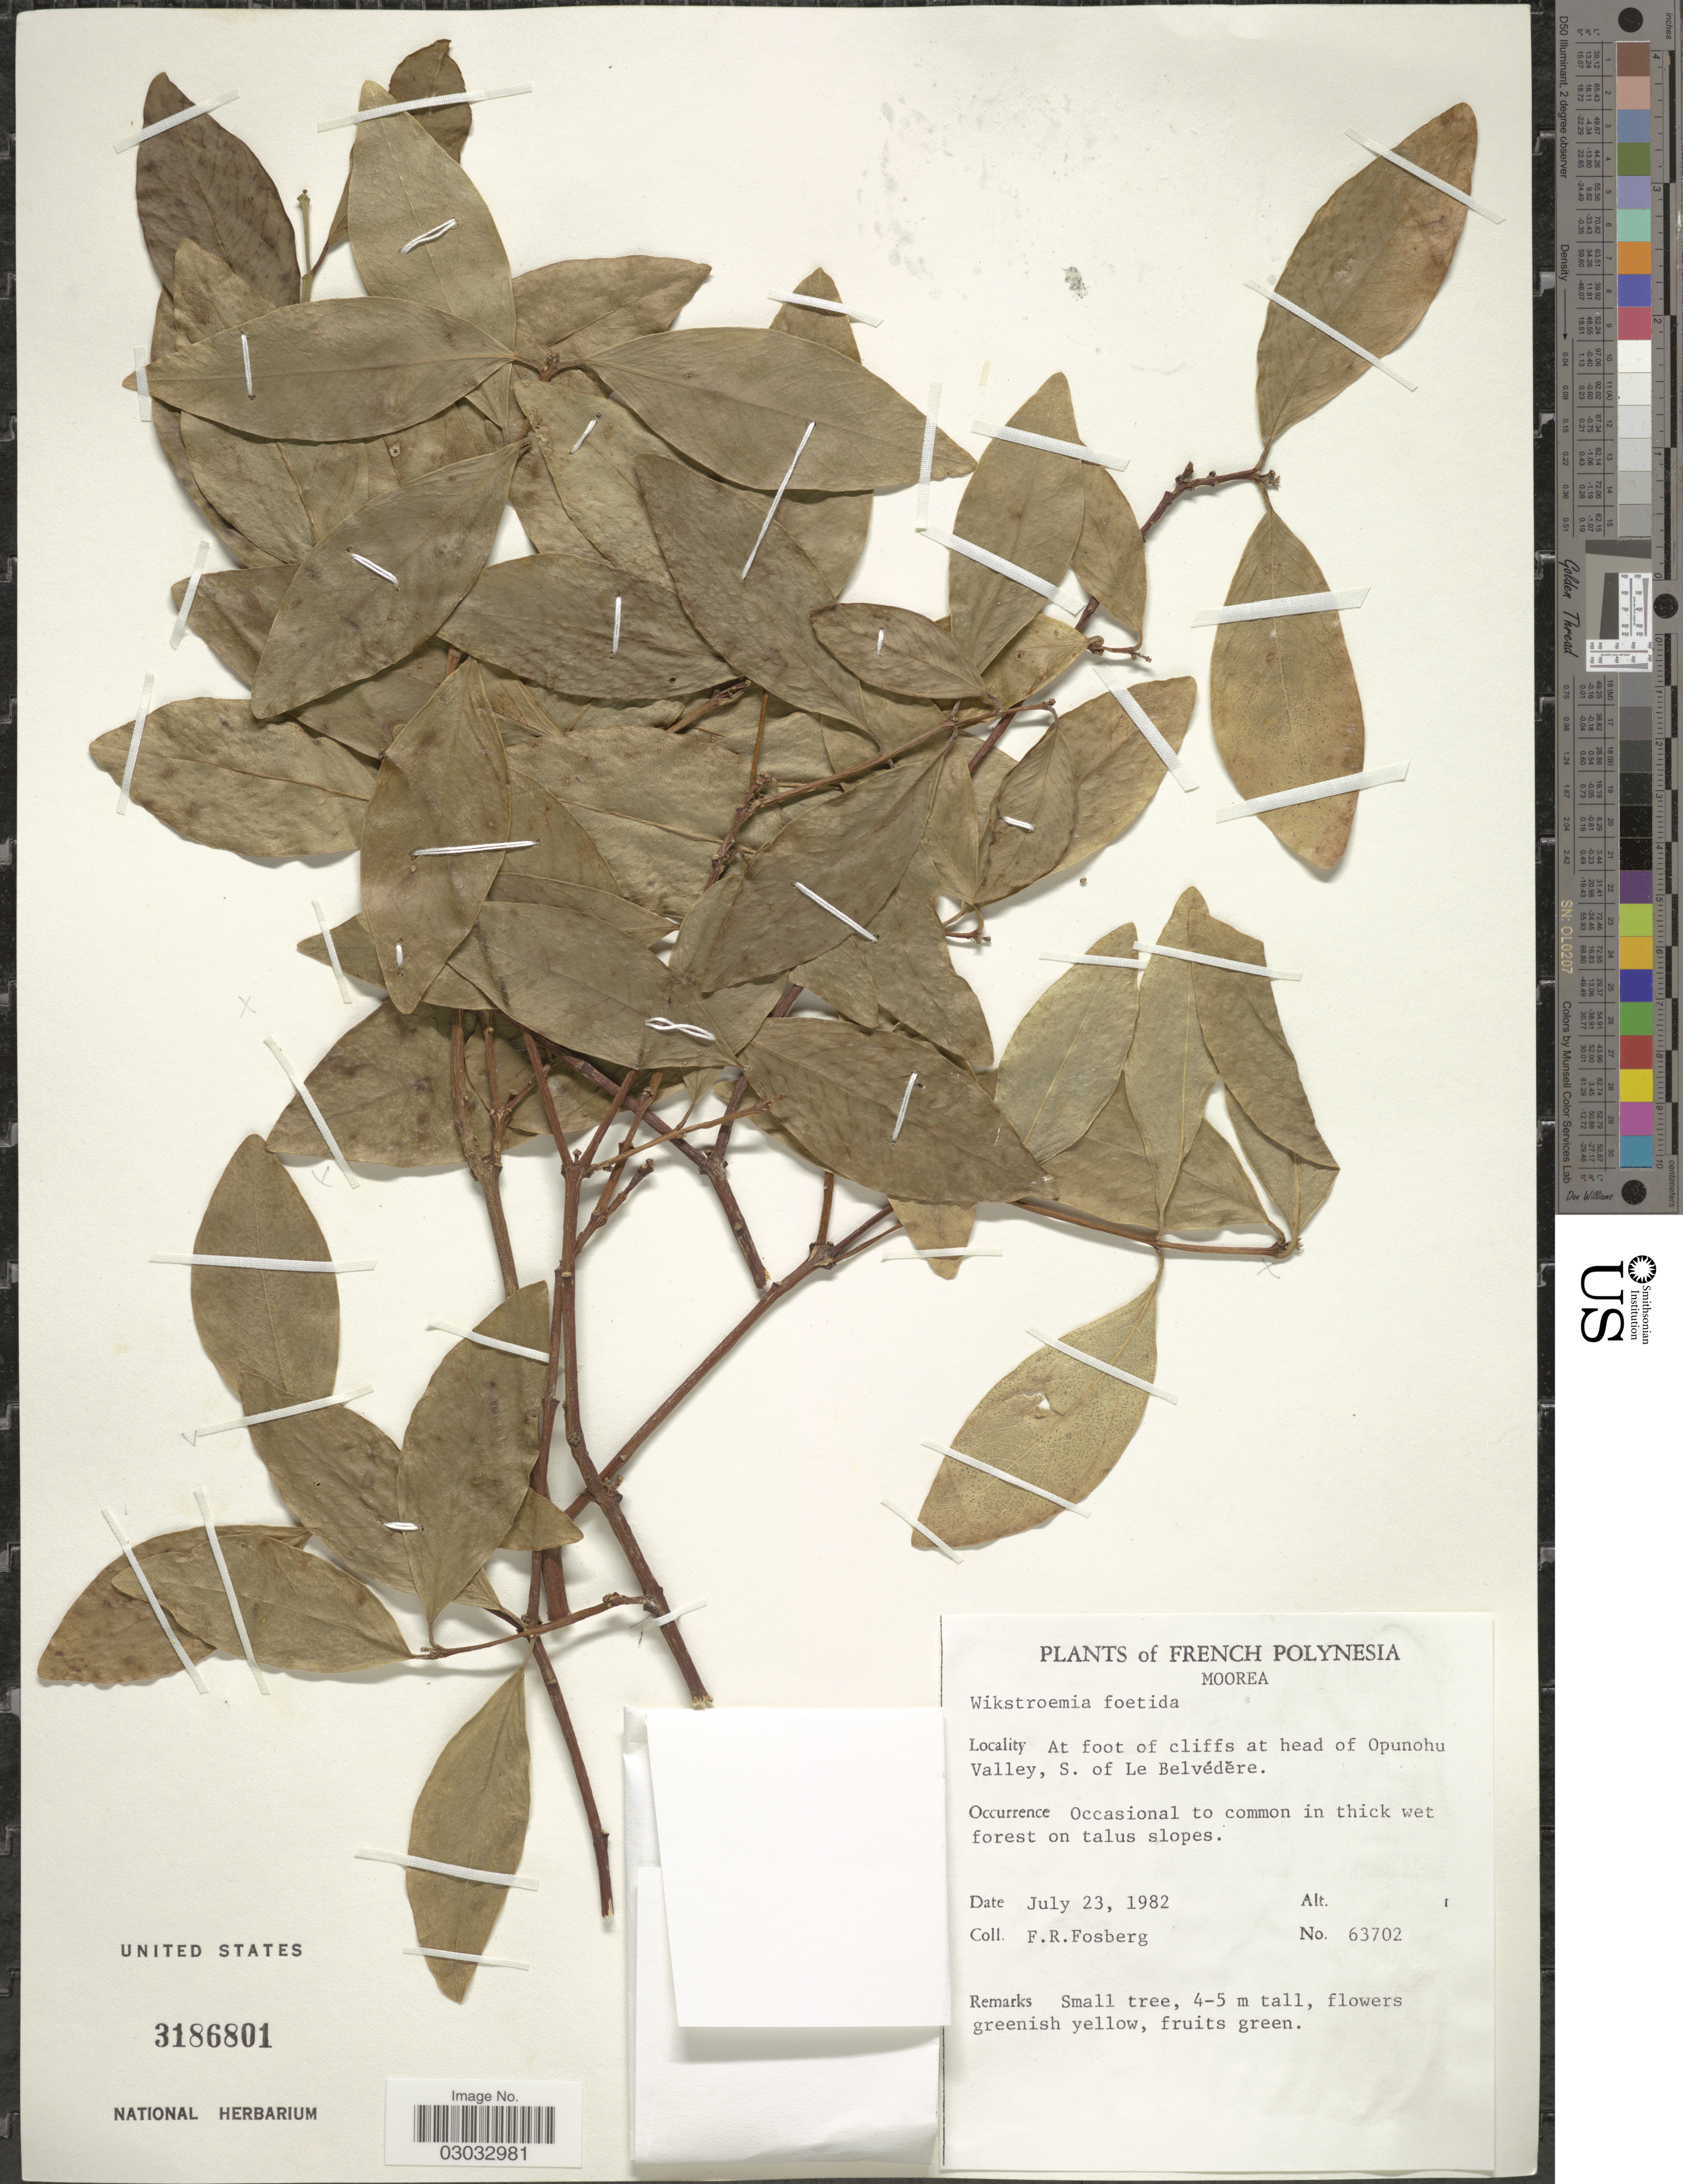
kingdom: Plantae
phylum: Tracheophyta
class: Magnoliopsida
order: Malvales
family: Thymelaeaceae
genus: Wikstroemia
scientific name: Wikstroemia coriacea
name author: Seem.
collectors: F. R. Fosberg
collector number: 63702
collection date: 1982-07-23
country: French Polynesia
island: Moorea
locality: Moorea, At foot of cliffs at head of Opunohu Valley, S. of Le Belvédere.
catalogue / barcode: US 3186801